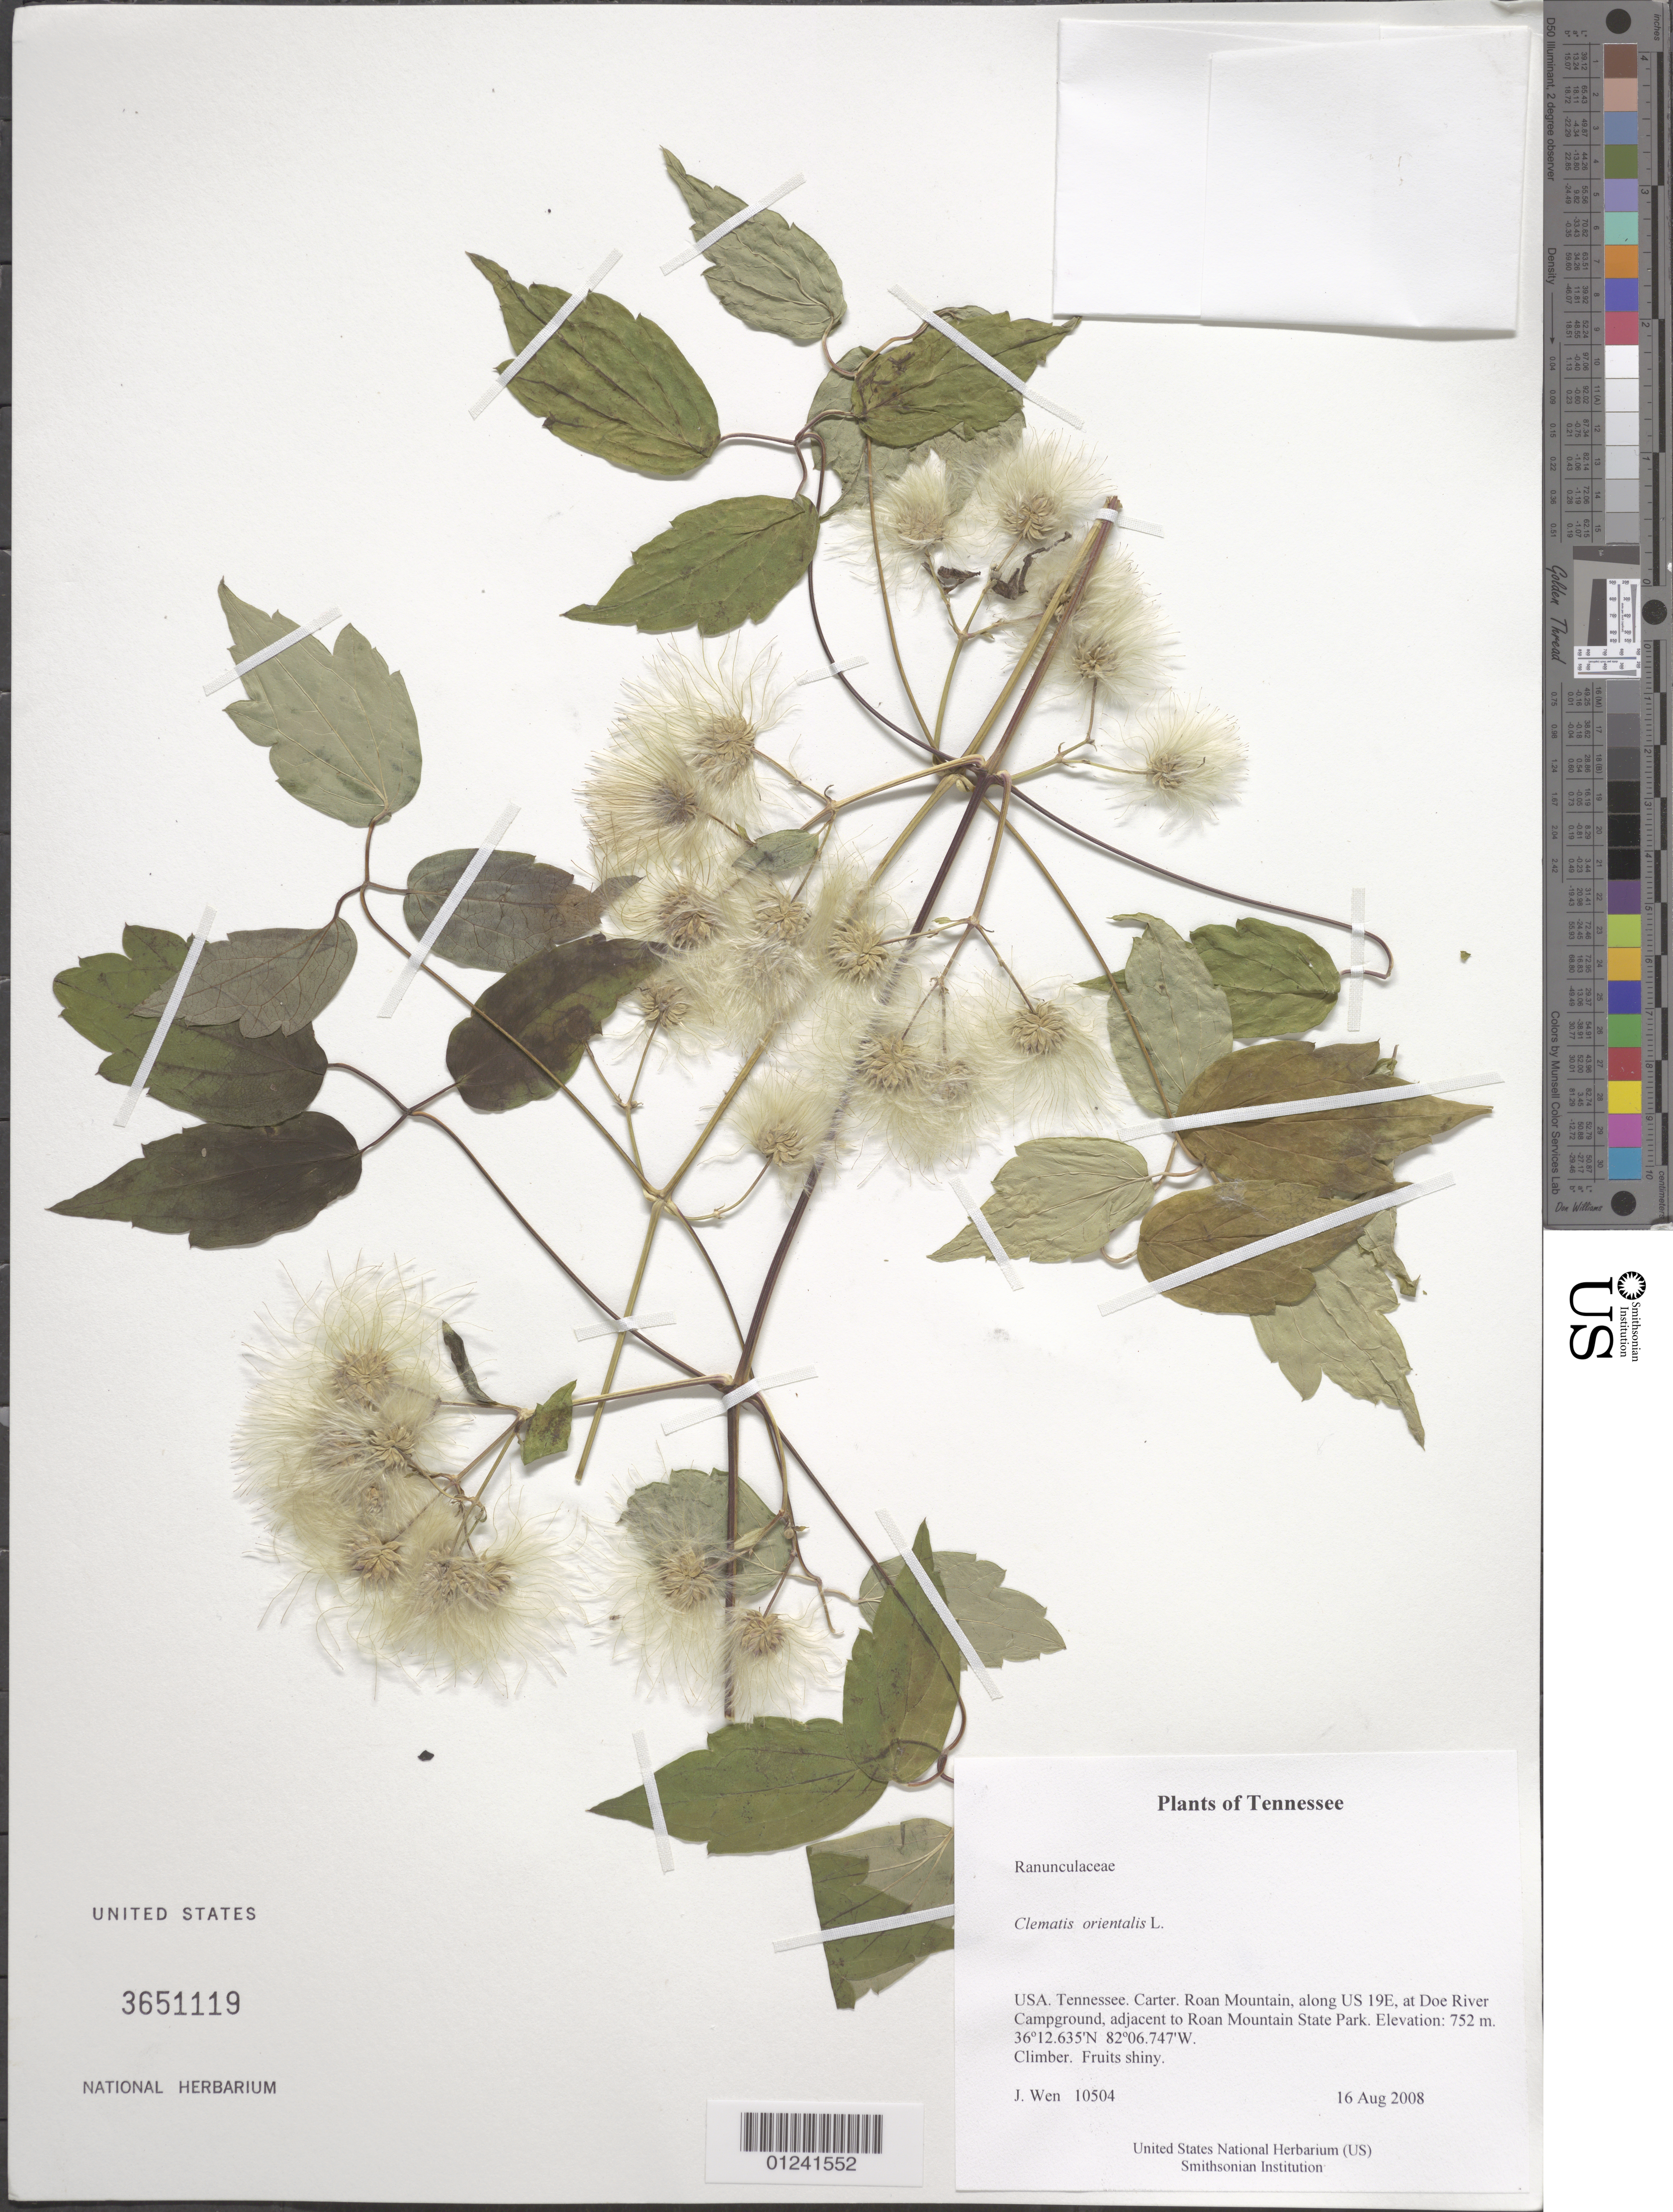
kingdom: Plantae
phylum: Tracheophyta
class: Magnoliopsida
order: Ranunculales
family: Ranunculaceae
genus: Clematis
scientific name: Clematis orientalis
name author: L.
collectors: J. Wen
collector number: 10504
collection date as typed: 16 Aug 2008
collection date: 2008-08-16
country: United States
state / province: Tennessee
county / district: Carter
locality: Roan Mountain, along US 19E, at Doe River Campground, adjacent to Roan Mountain State Park.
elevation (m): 752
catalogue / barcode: US 3651119